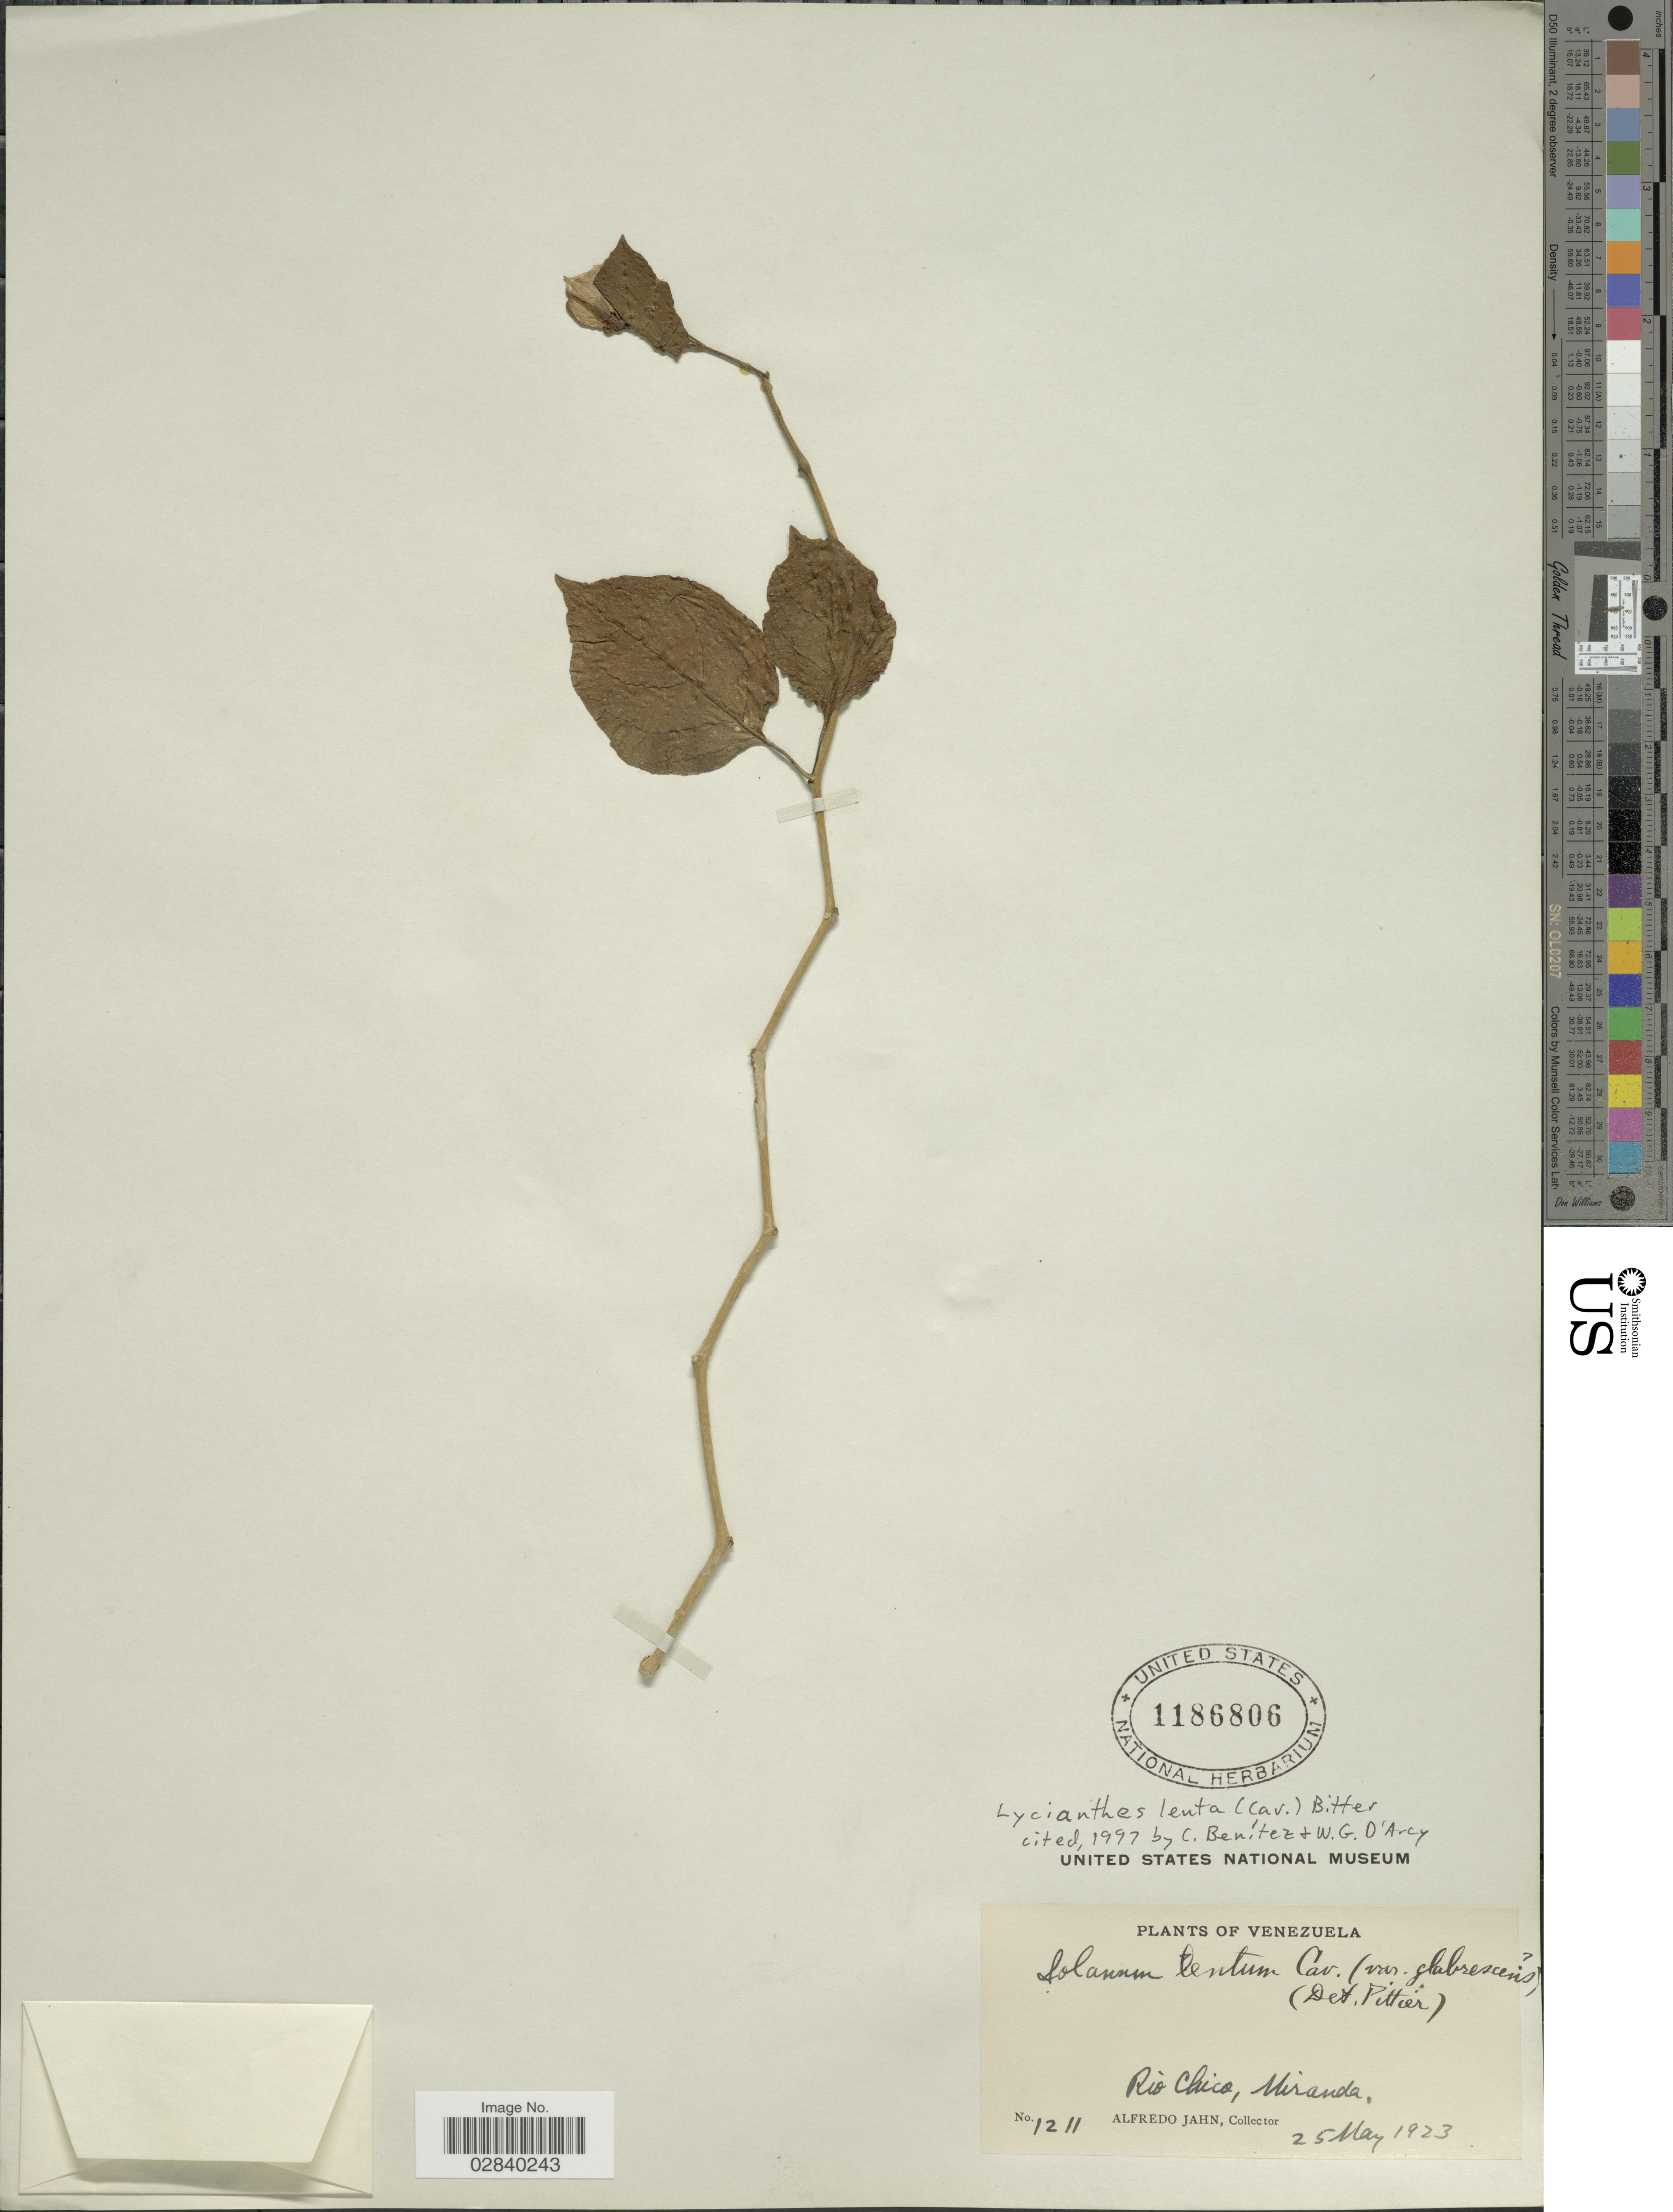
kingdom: Plantae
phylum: Tracheophyta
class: Magnoliopsida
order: Solanales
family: Solanaceae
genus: Lycianthes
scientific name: Lycianthes lenta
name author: (Cav.) Bitter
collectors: A. Jahn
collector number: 1211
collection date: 1923-05-25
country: Venezuela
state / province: Miranda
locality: Rio Chico.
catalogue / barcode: US 1186806